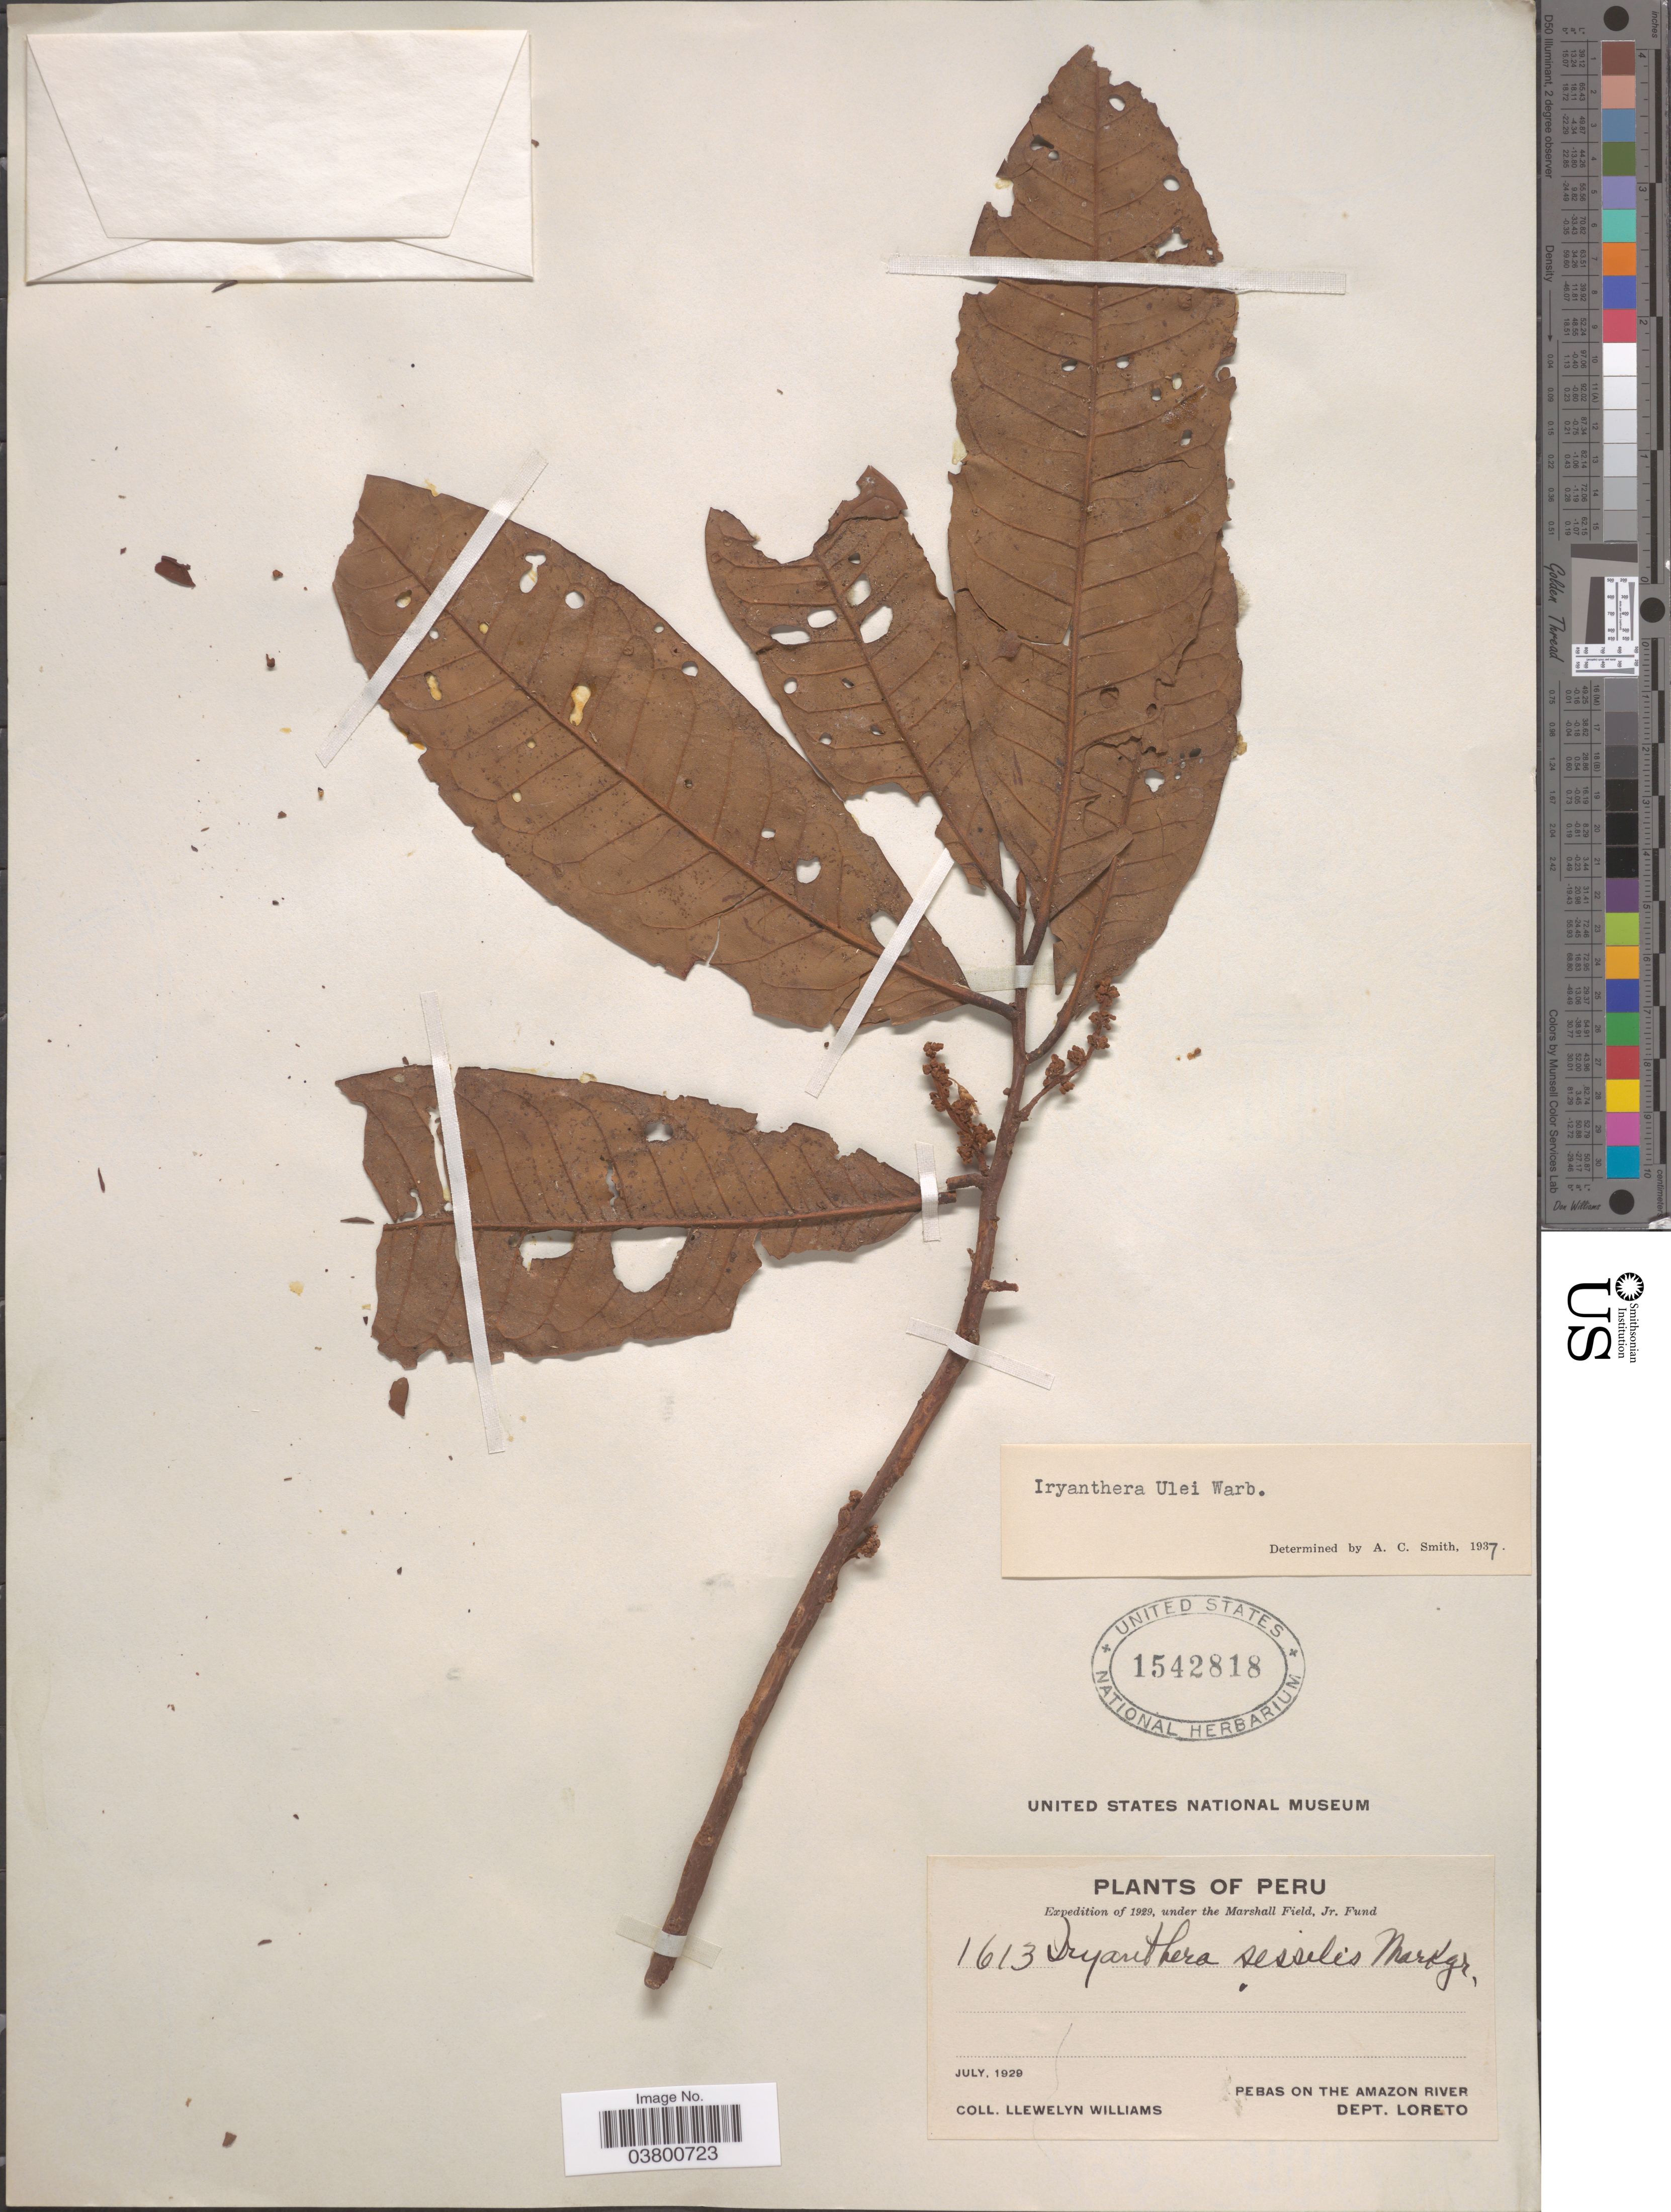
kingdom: Plantae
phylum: Tracheophyta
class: Magnoliopsida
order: Magnoliales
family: Myristicaceae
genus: Iryanthera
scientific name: Iryanthera ulei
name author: Warb.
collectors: Ll. Williams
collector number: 1613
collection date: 1929-07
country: Peru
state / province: Loreto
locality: Pebas on the Amazon River. Dept. Loreto.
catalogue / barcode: US 1542818